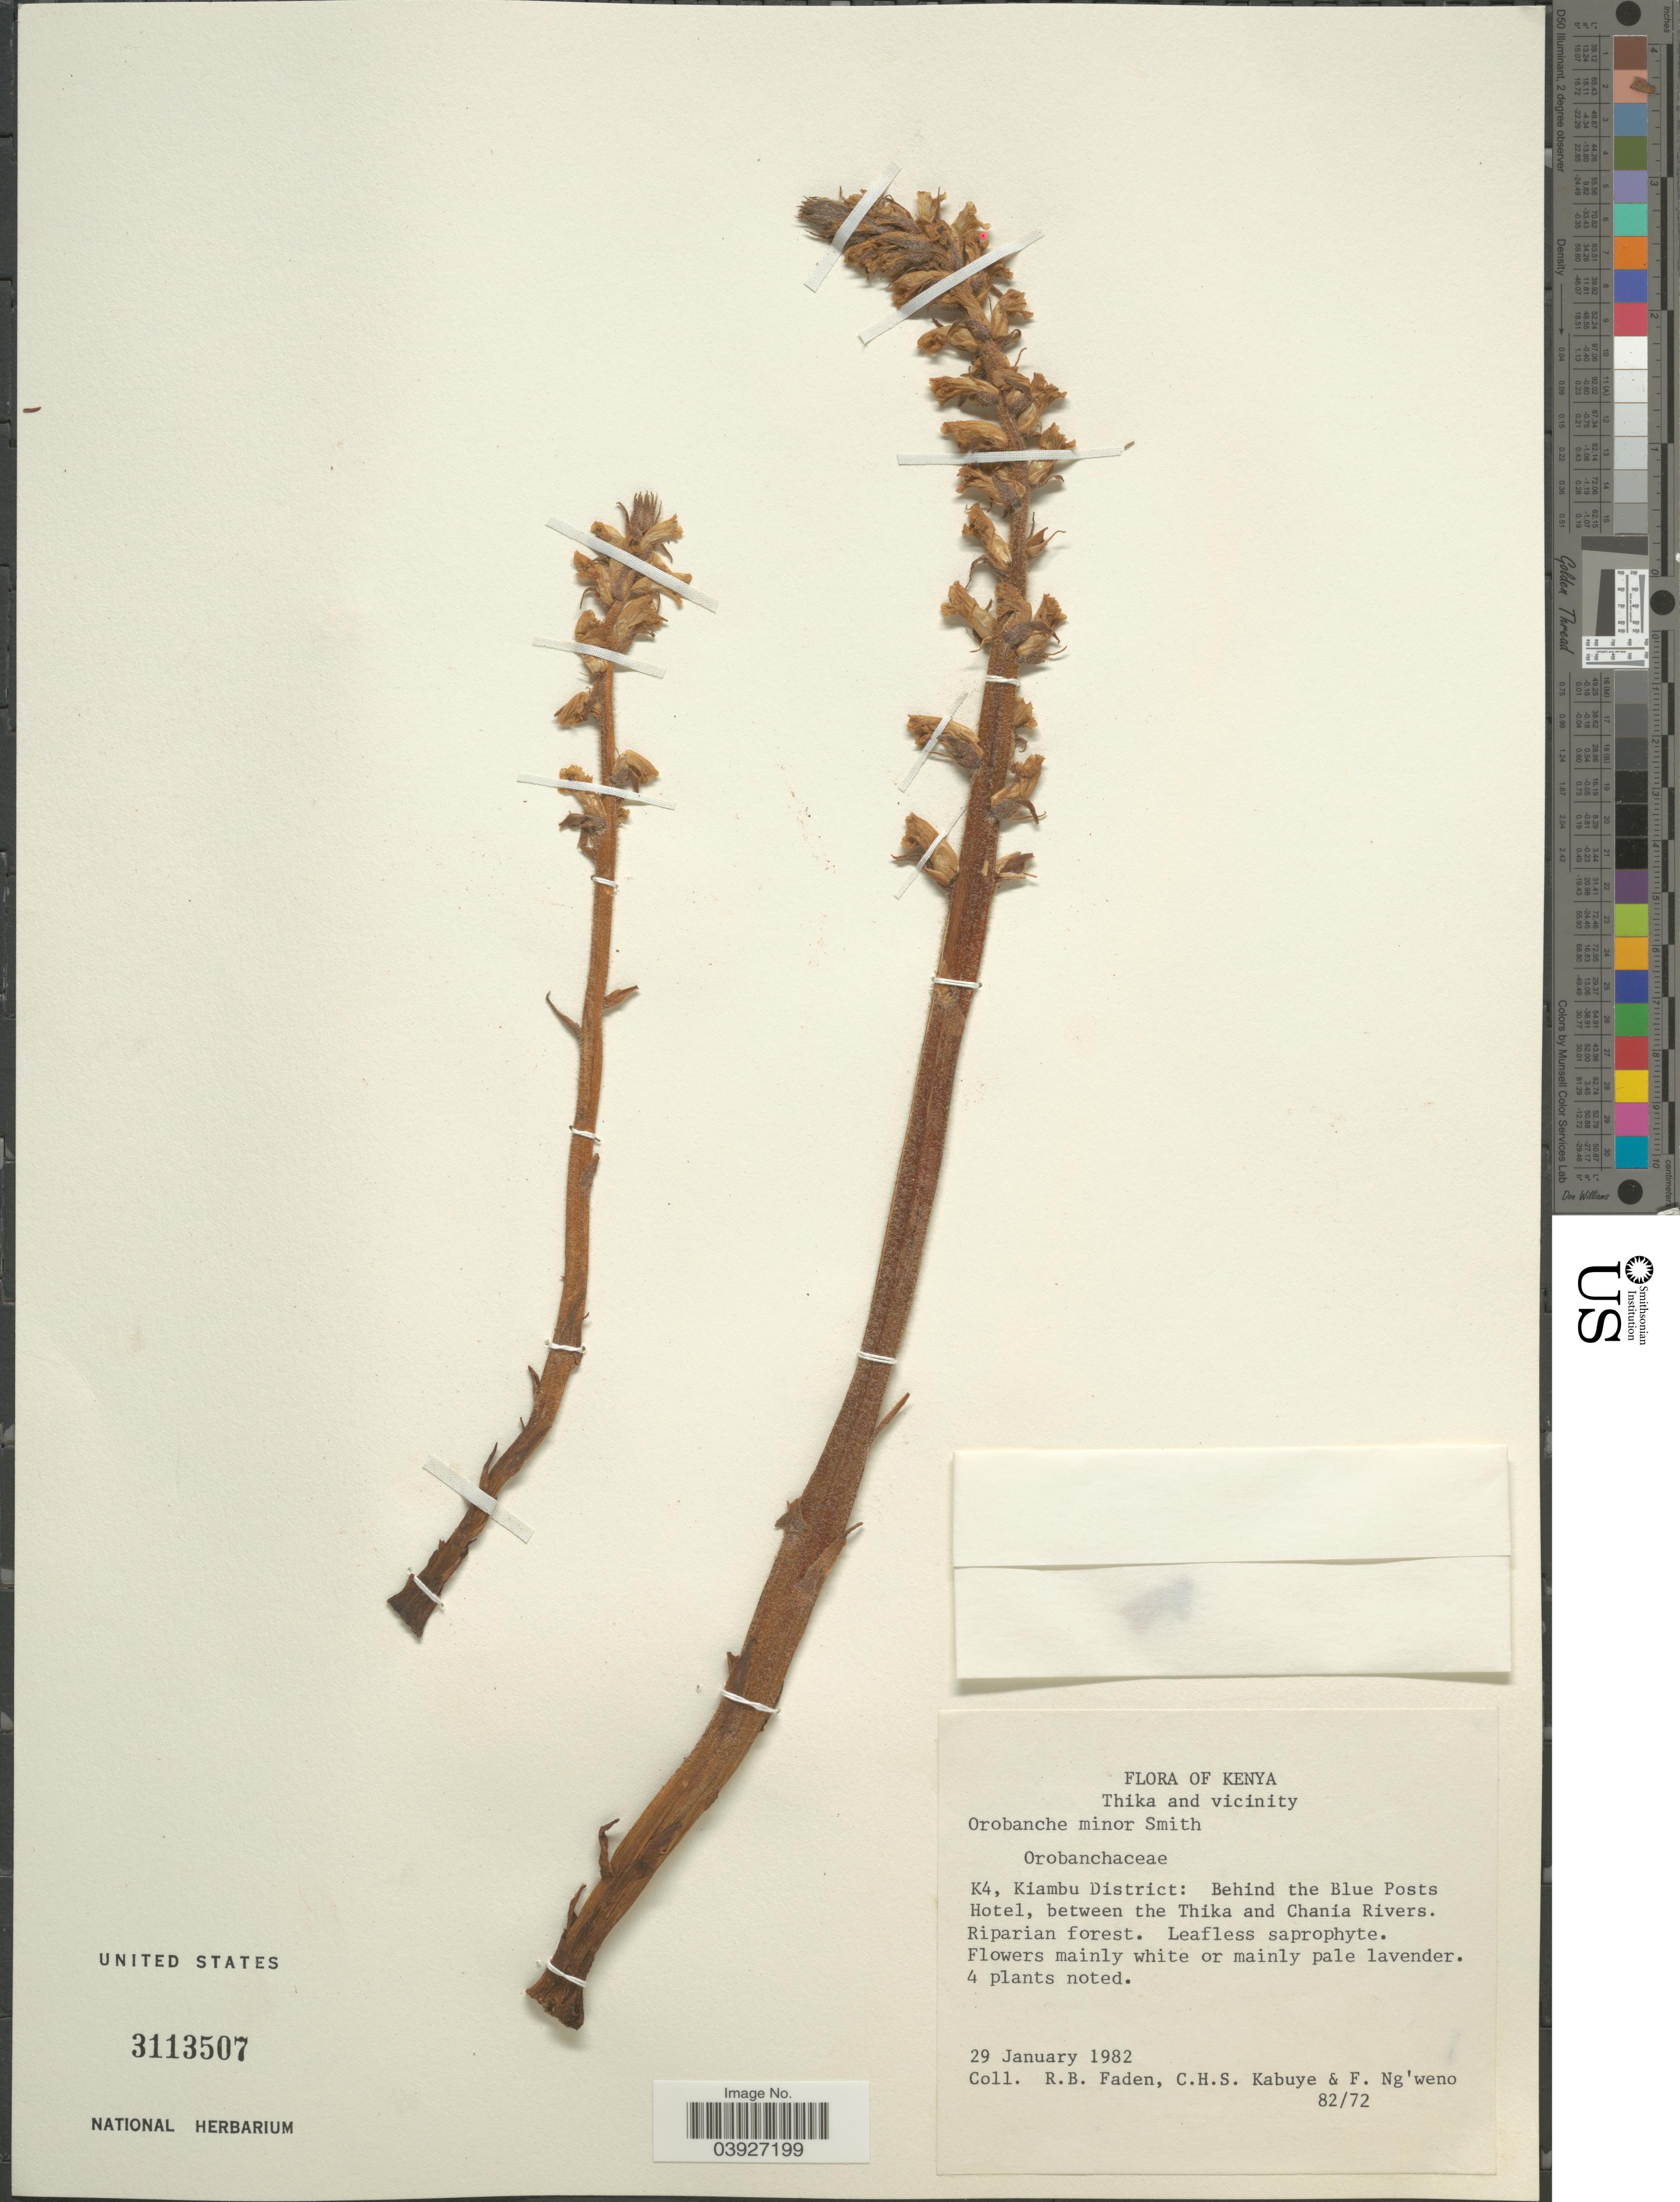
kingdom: Plantae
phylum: Tracheophyta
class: Magnoliopsida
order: Lamiales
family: Orobanchaceae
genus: Orobanche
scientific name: Orobanche minor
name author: Sm.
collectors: R. B. Faden, C. Kabuye & F. Ng'weno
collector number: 82/72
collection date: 1982-01-29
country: Kenya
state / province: Kiambu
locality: Thika and vicinity. K4, Kiambu District: Behind the Blue Posts Hotel, between the Thika and Chania Rivers.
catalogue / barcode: US 3113507